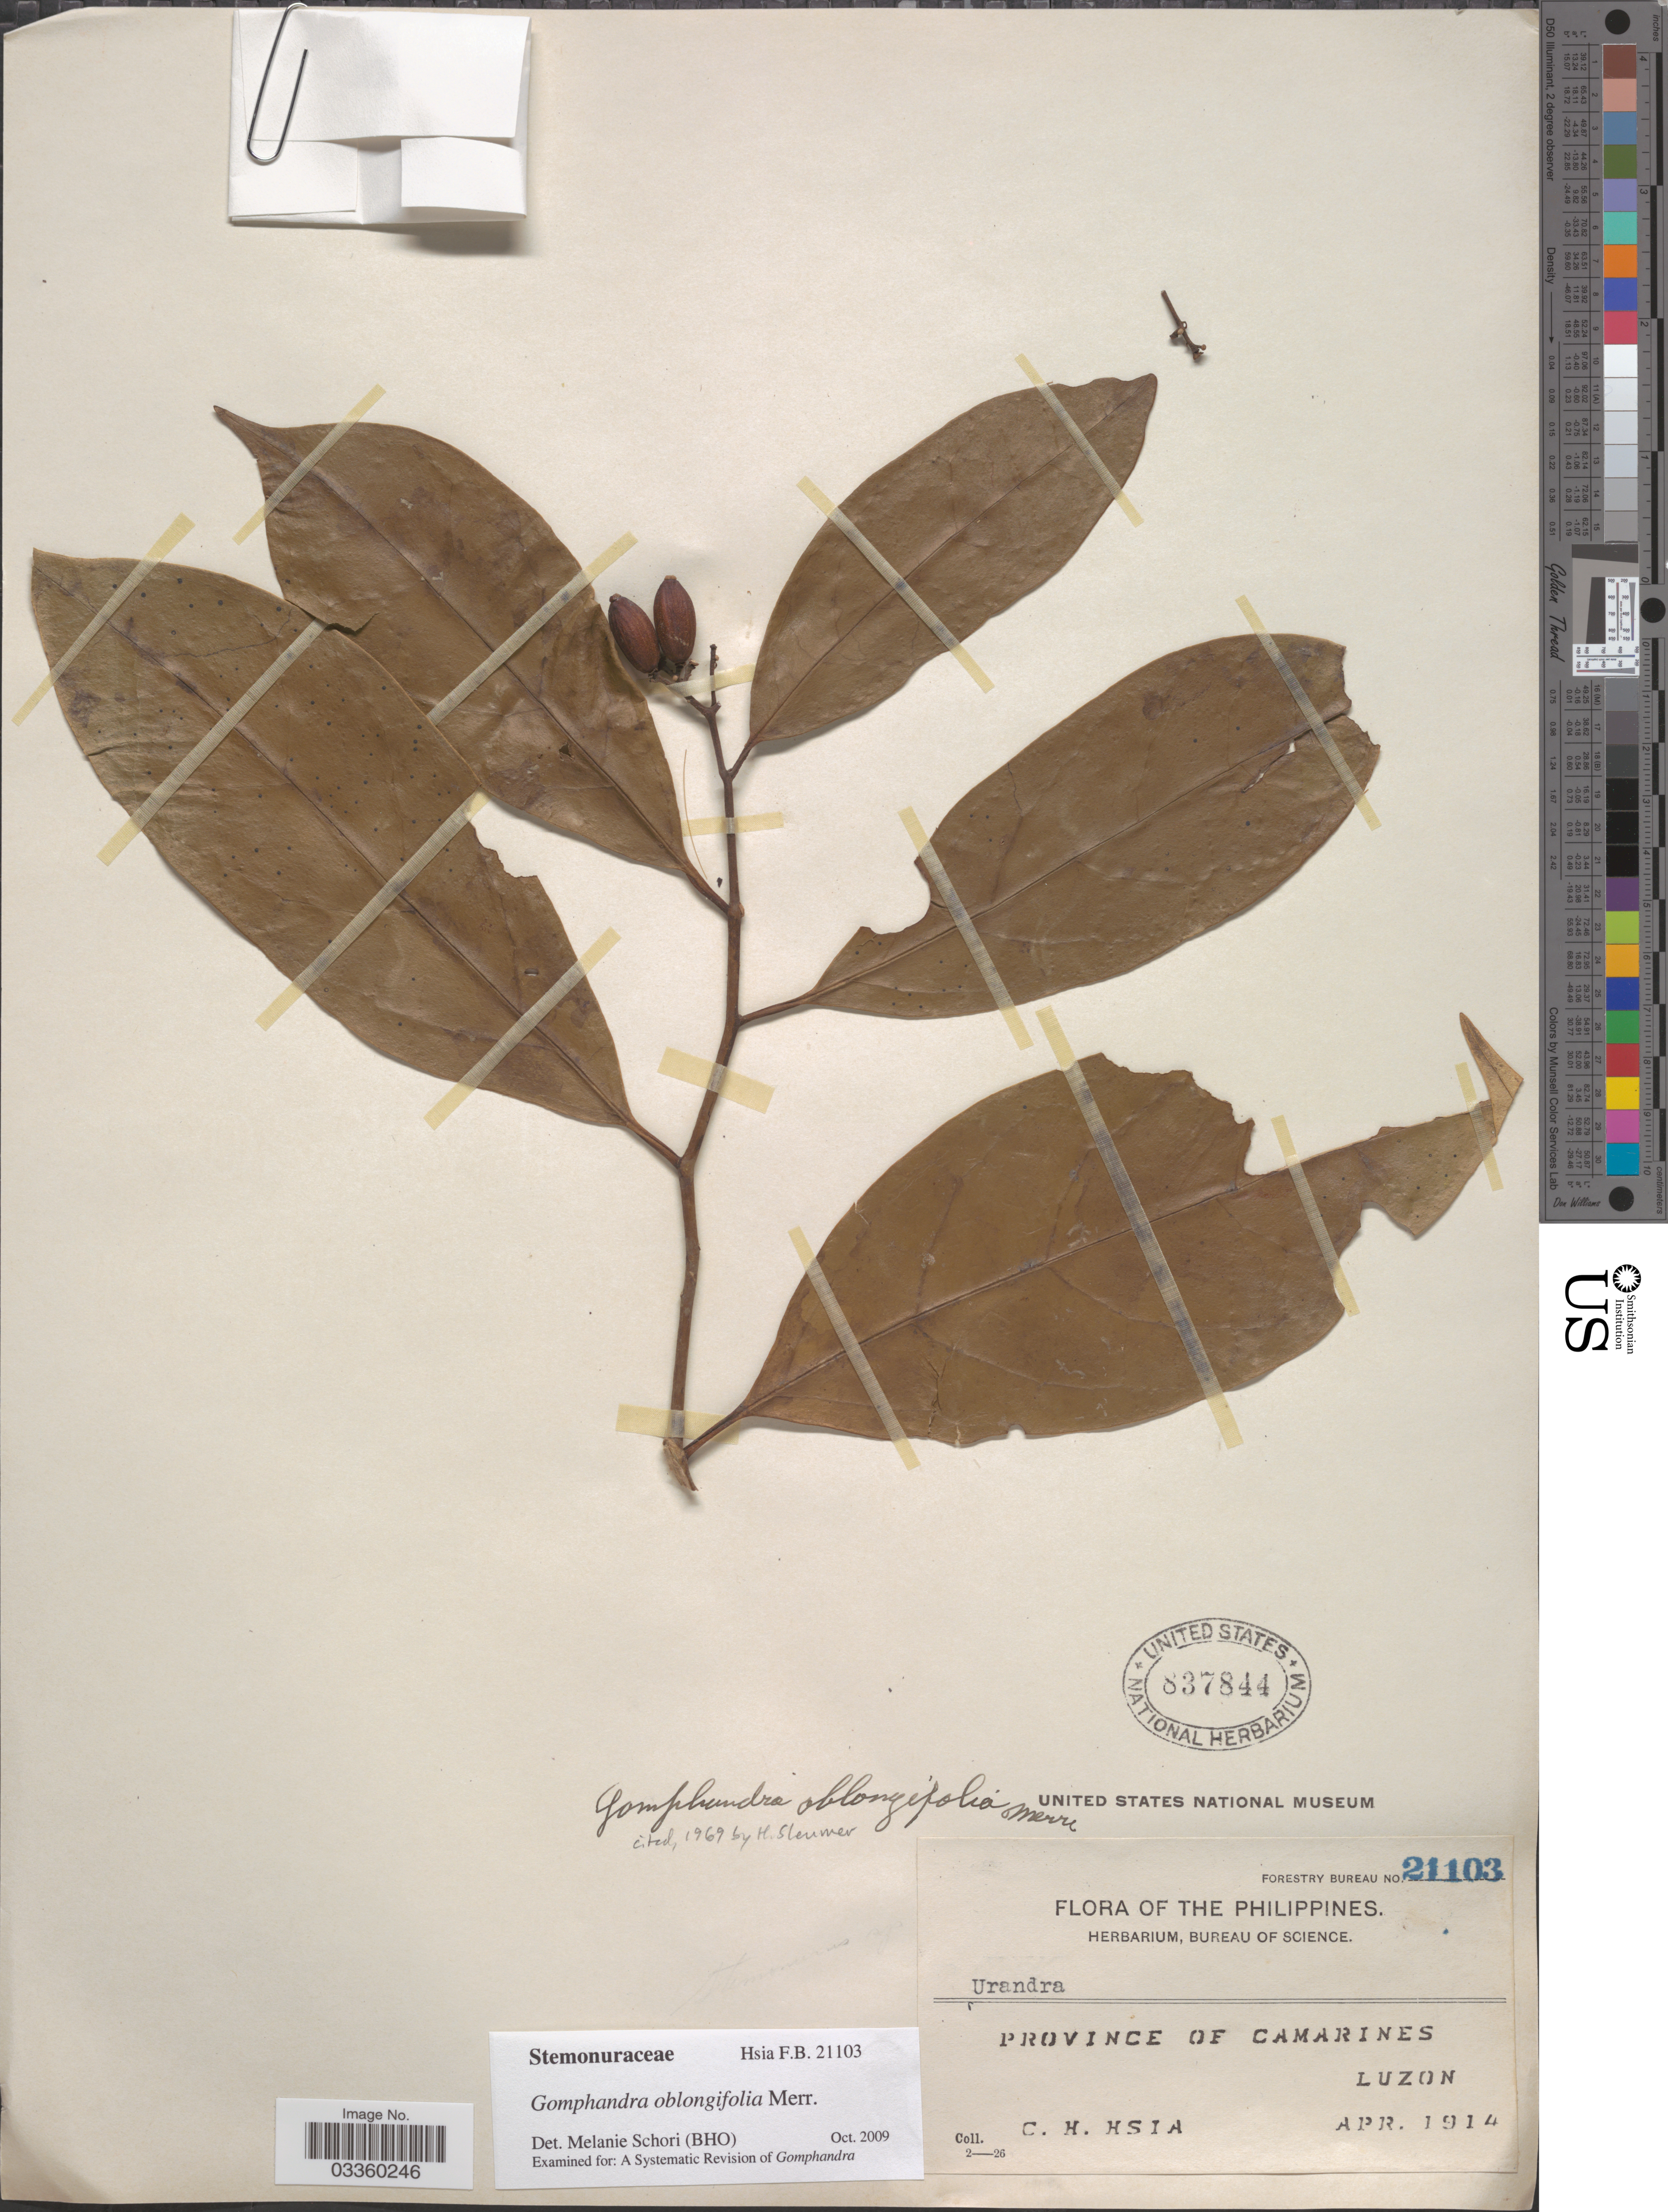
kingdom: Plantae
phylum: Tracheophyta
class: Magnoliopsida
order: Cardiopteridales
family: Stemonuraceae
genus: Gomphandra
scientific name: Gomphandra oblongifolia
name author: Merr.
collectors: C. Hsia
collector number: Forestry Bureau 21103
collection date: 1914-04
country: Philippines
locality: Province of Camarines. Luzon.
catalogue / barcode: US 837844